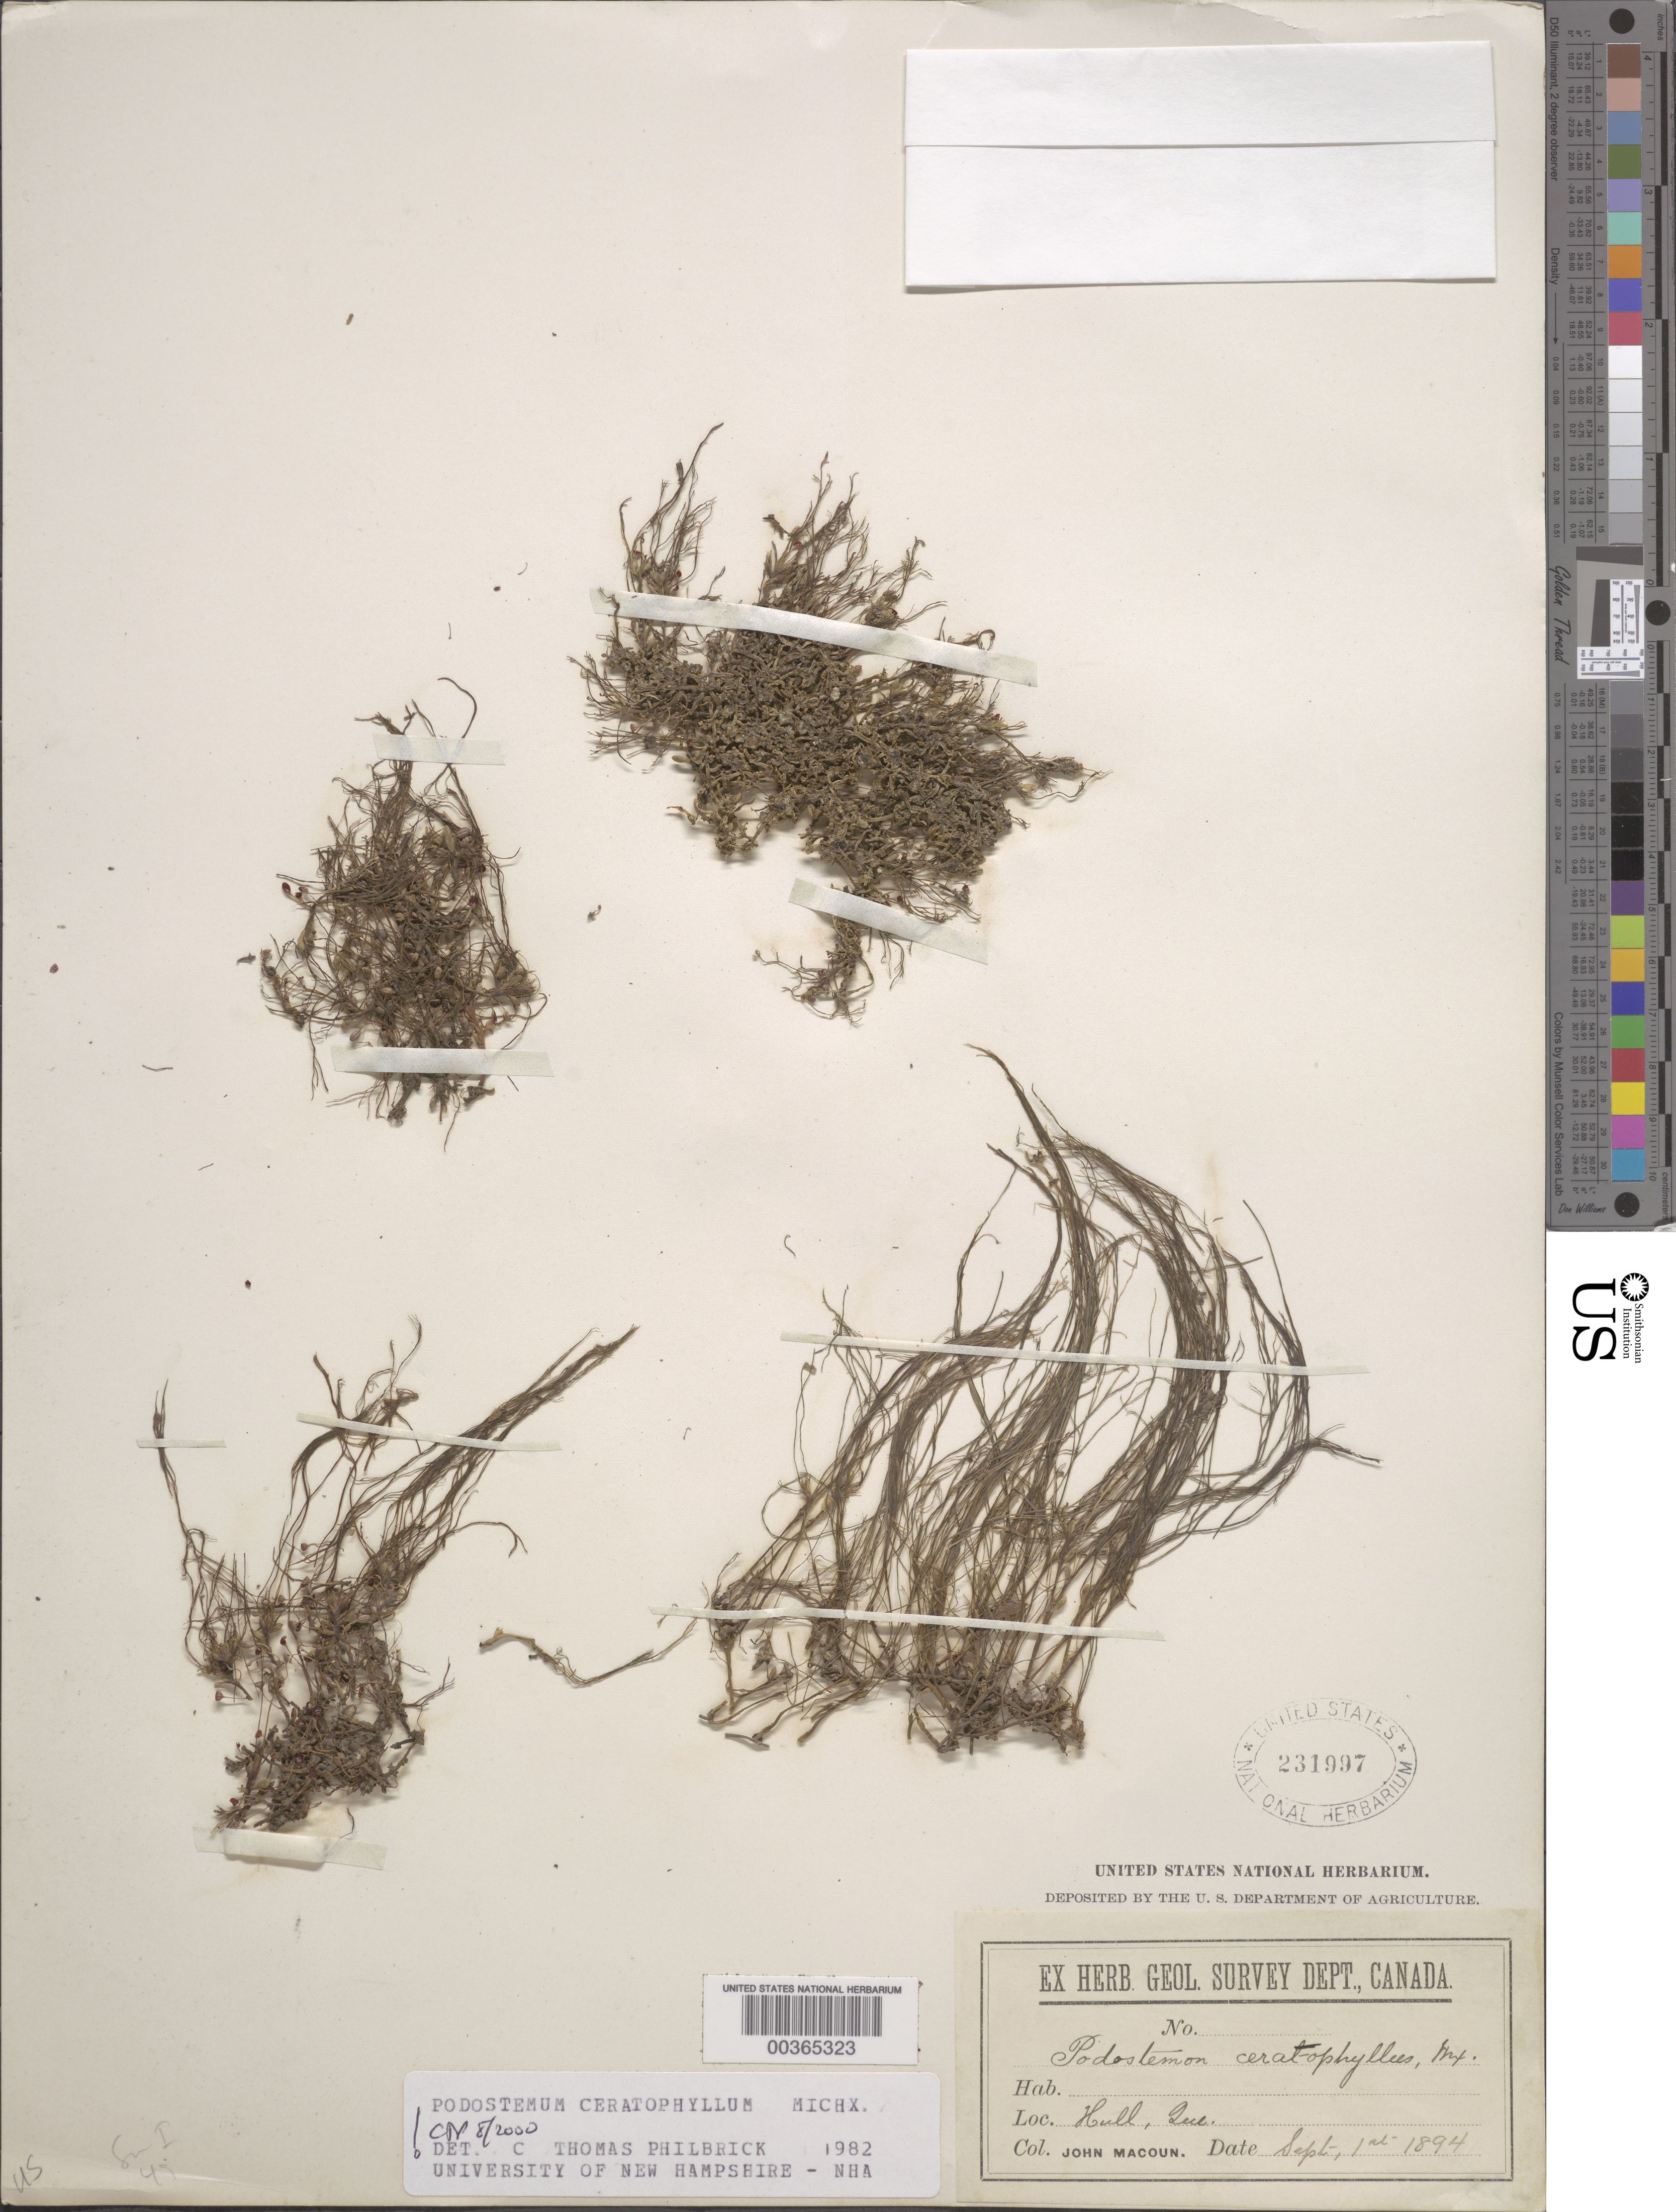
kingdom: Plantae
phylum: Tracheophyta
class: Magnoliopsida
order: Malpighiales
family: Podostemaceae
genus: Podostemum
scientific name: Podostemum ceratophylllum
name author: Michx.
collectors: J. Macoun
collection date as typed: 01 Sep 1894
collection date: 1894-09-01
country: Canada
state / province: Quebec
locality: Hull, Que.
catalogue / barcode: US 231997